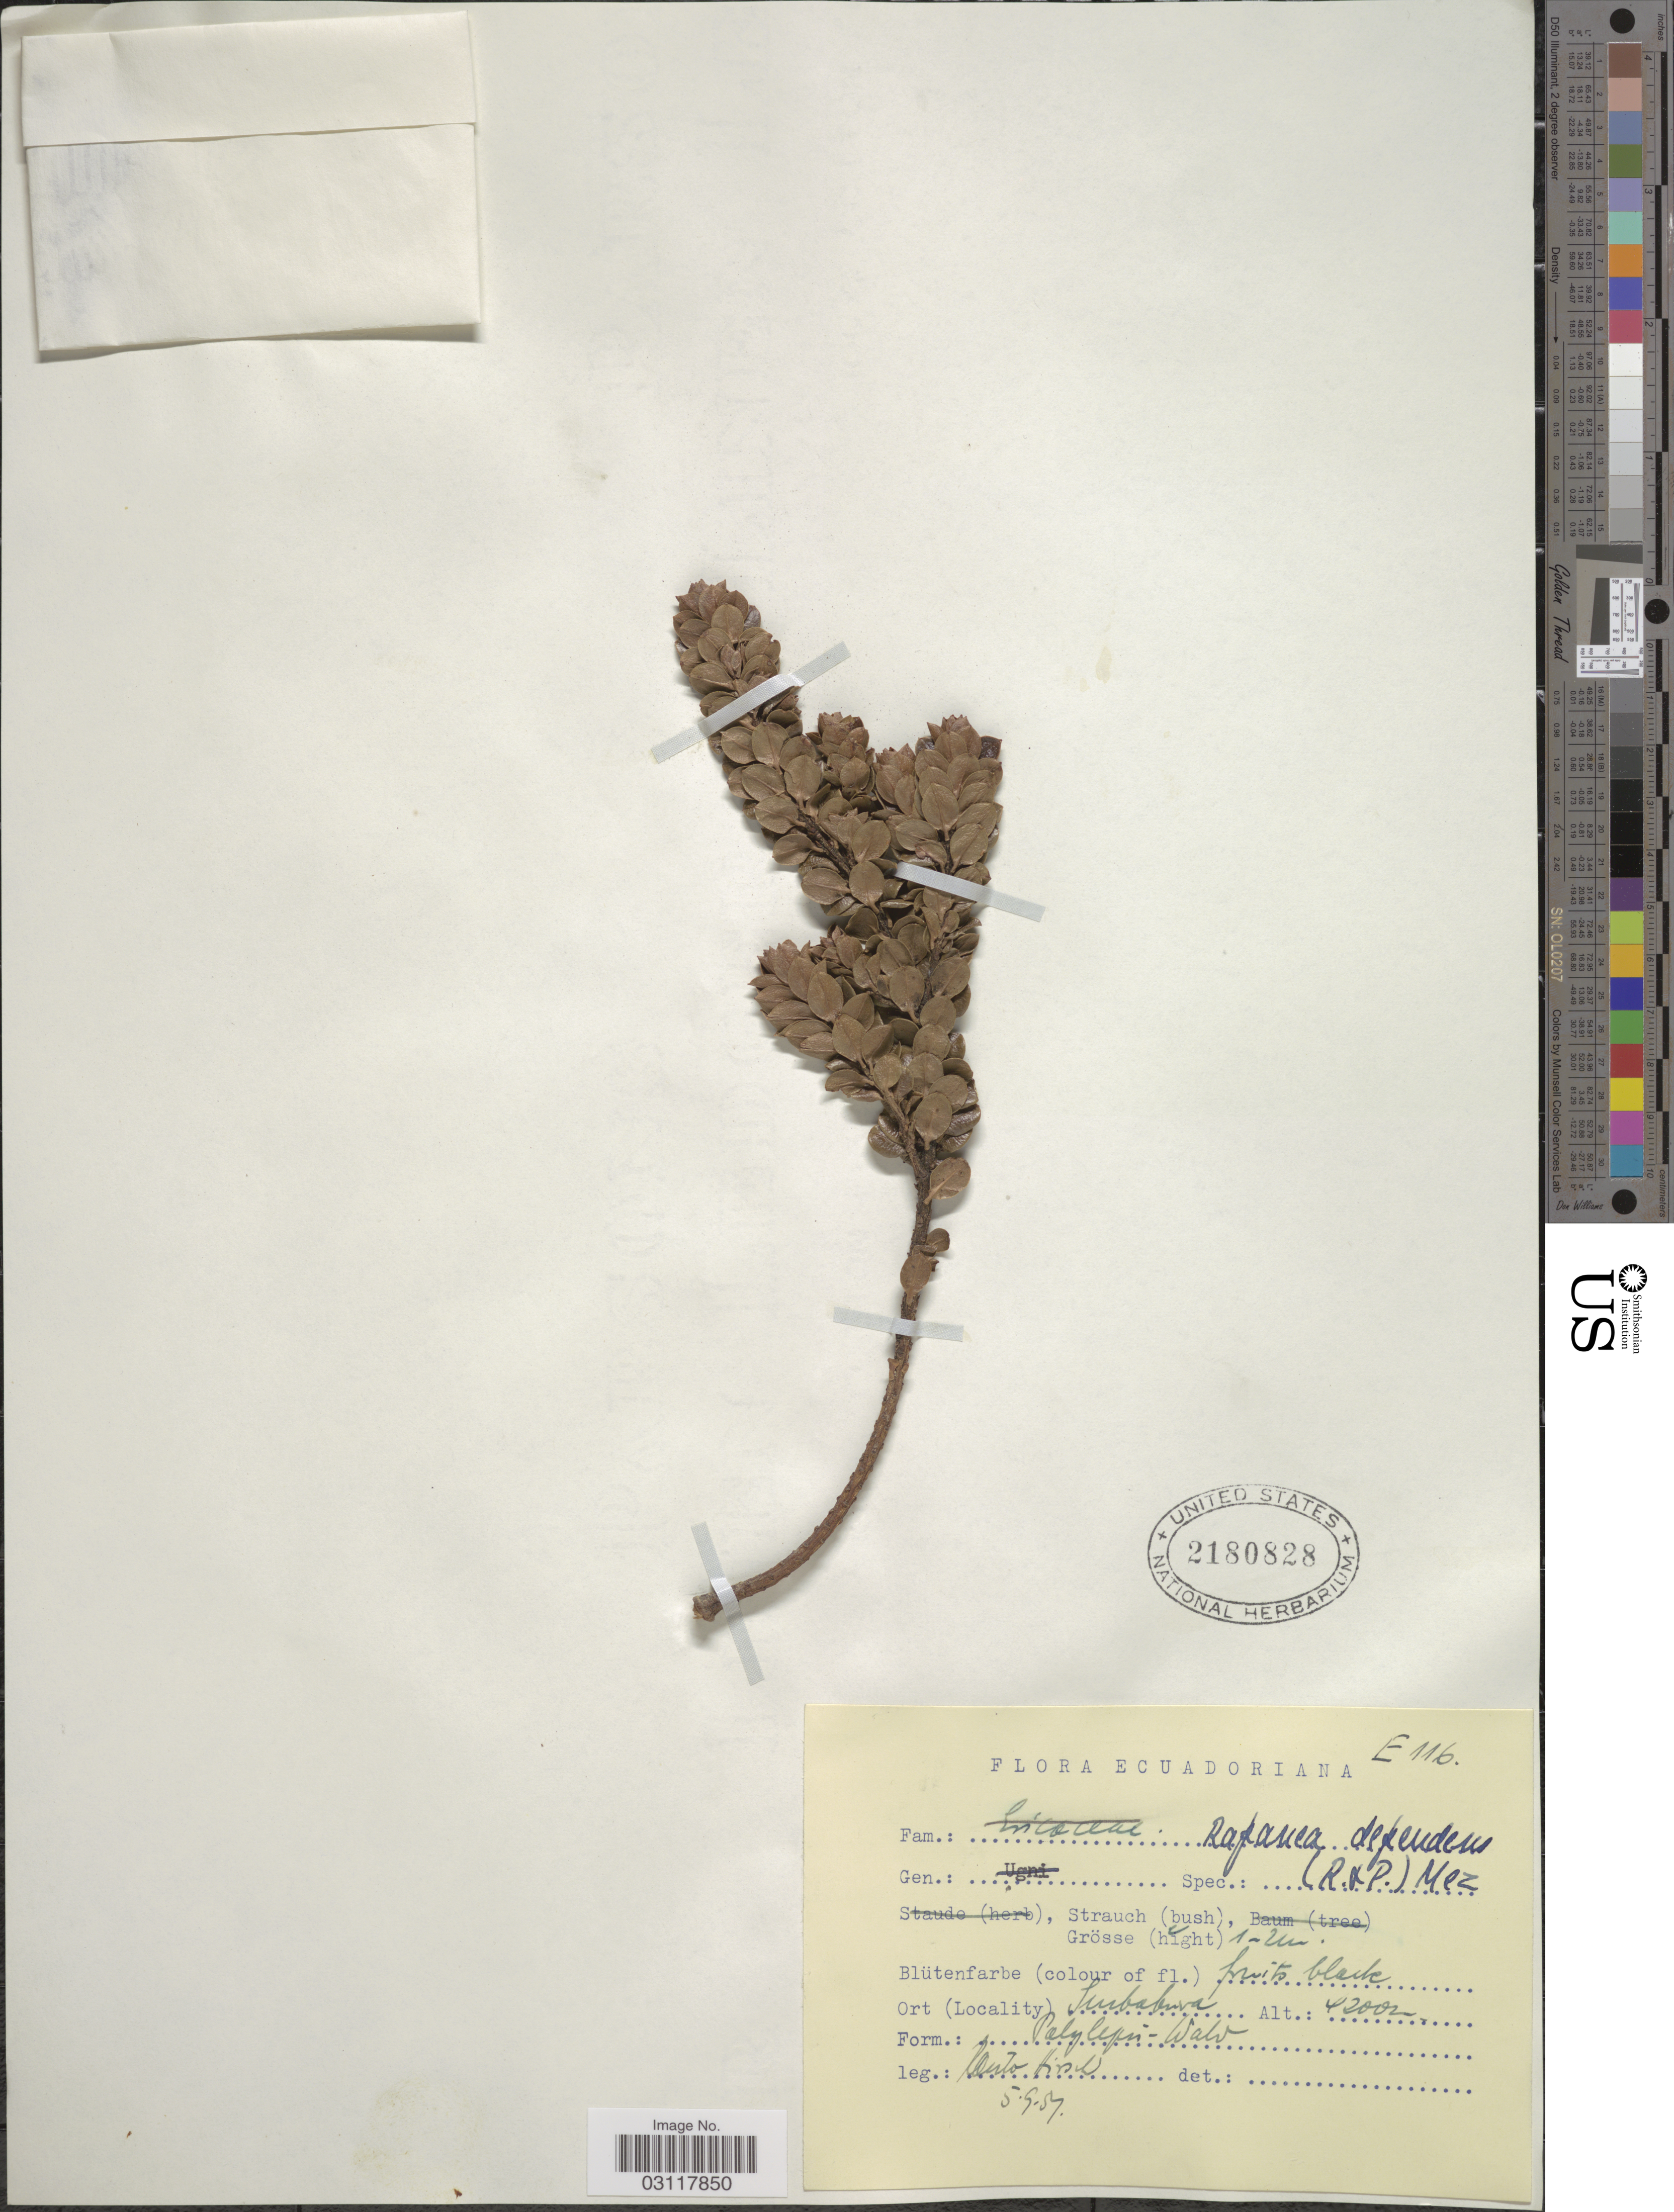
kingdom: Plantae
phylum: Tracheophyta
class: Magnoliopsida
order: Ericales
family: Primulaceae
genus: Rapanea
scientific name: Rapanea dependens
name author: (Ruiz & Pav.) Mez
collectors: W. Rauh & G. Hirsch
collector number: E116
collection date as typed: Transcribed d/m/y: 5/9/57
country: Ecuador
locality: Ecuadoriana. Imbabura.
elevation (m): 4200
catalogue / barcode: US 2180828